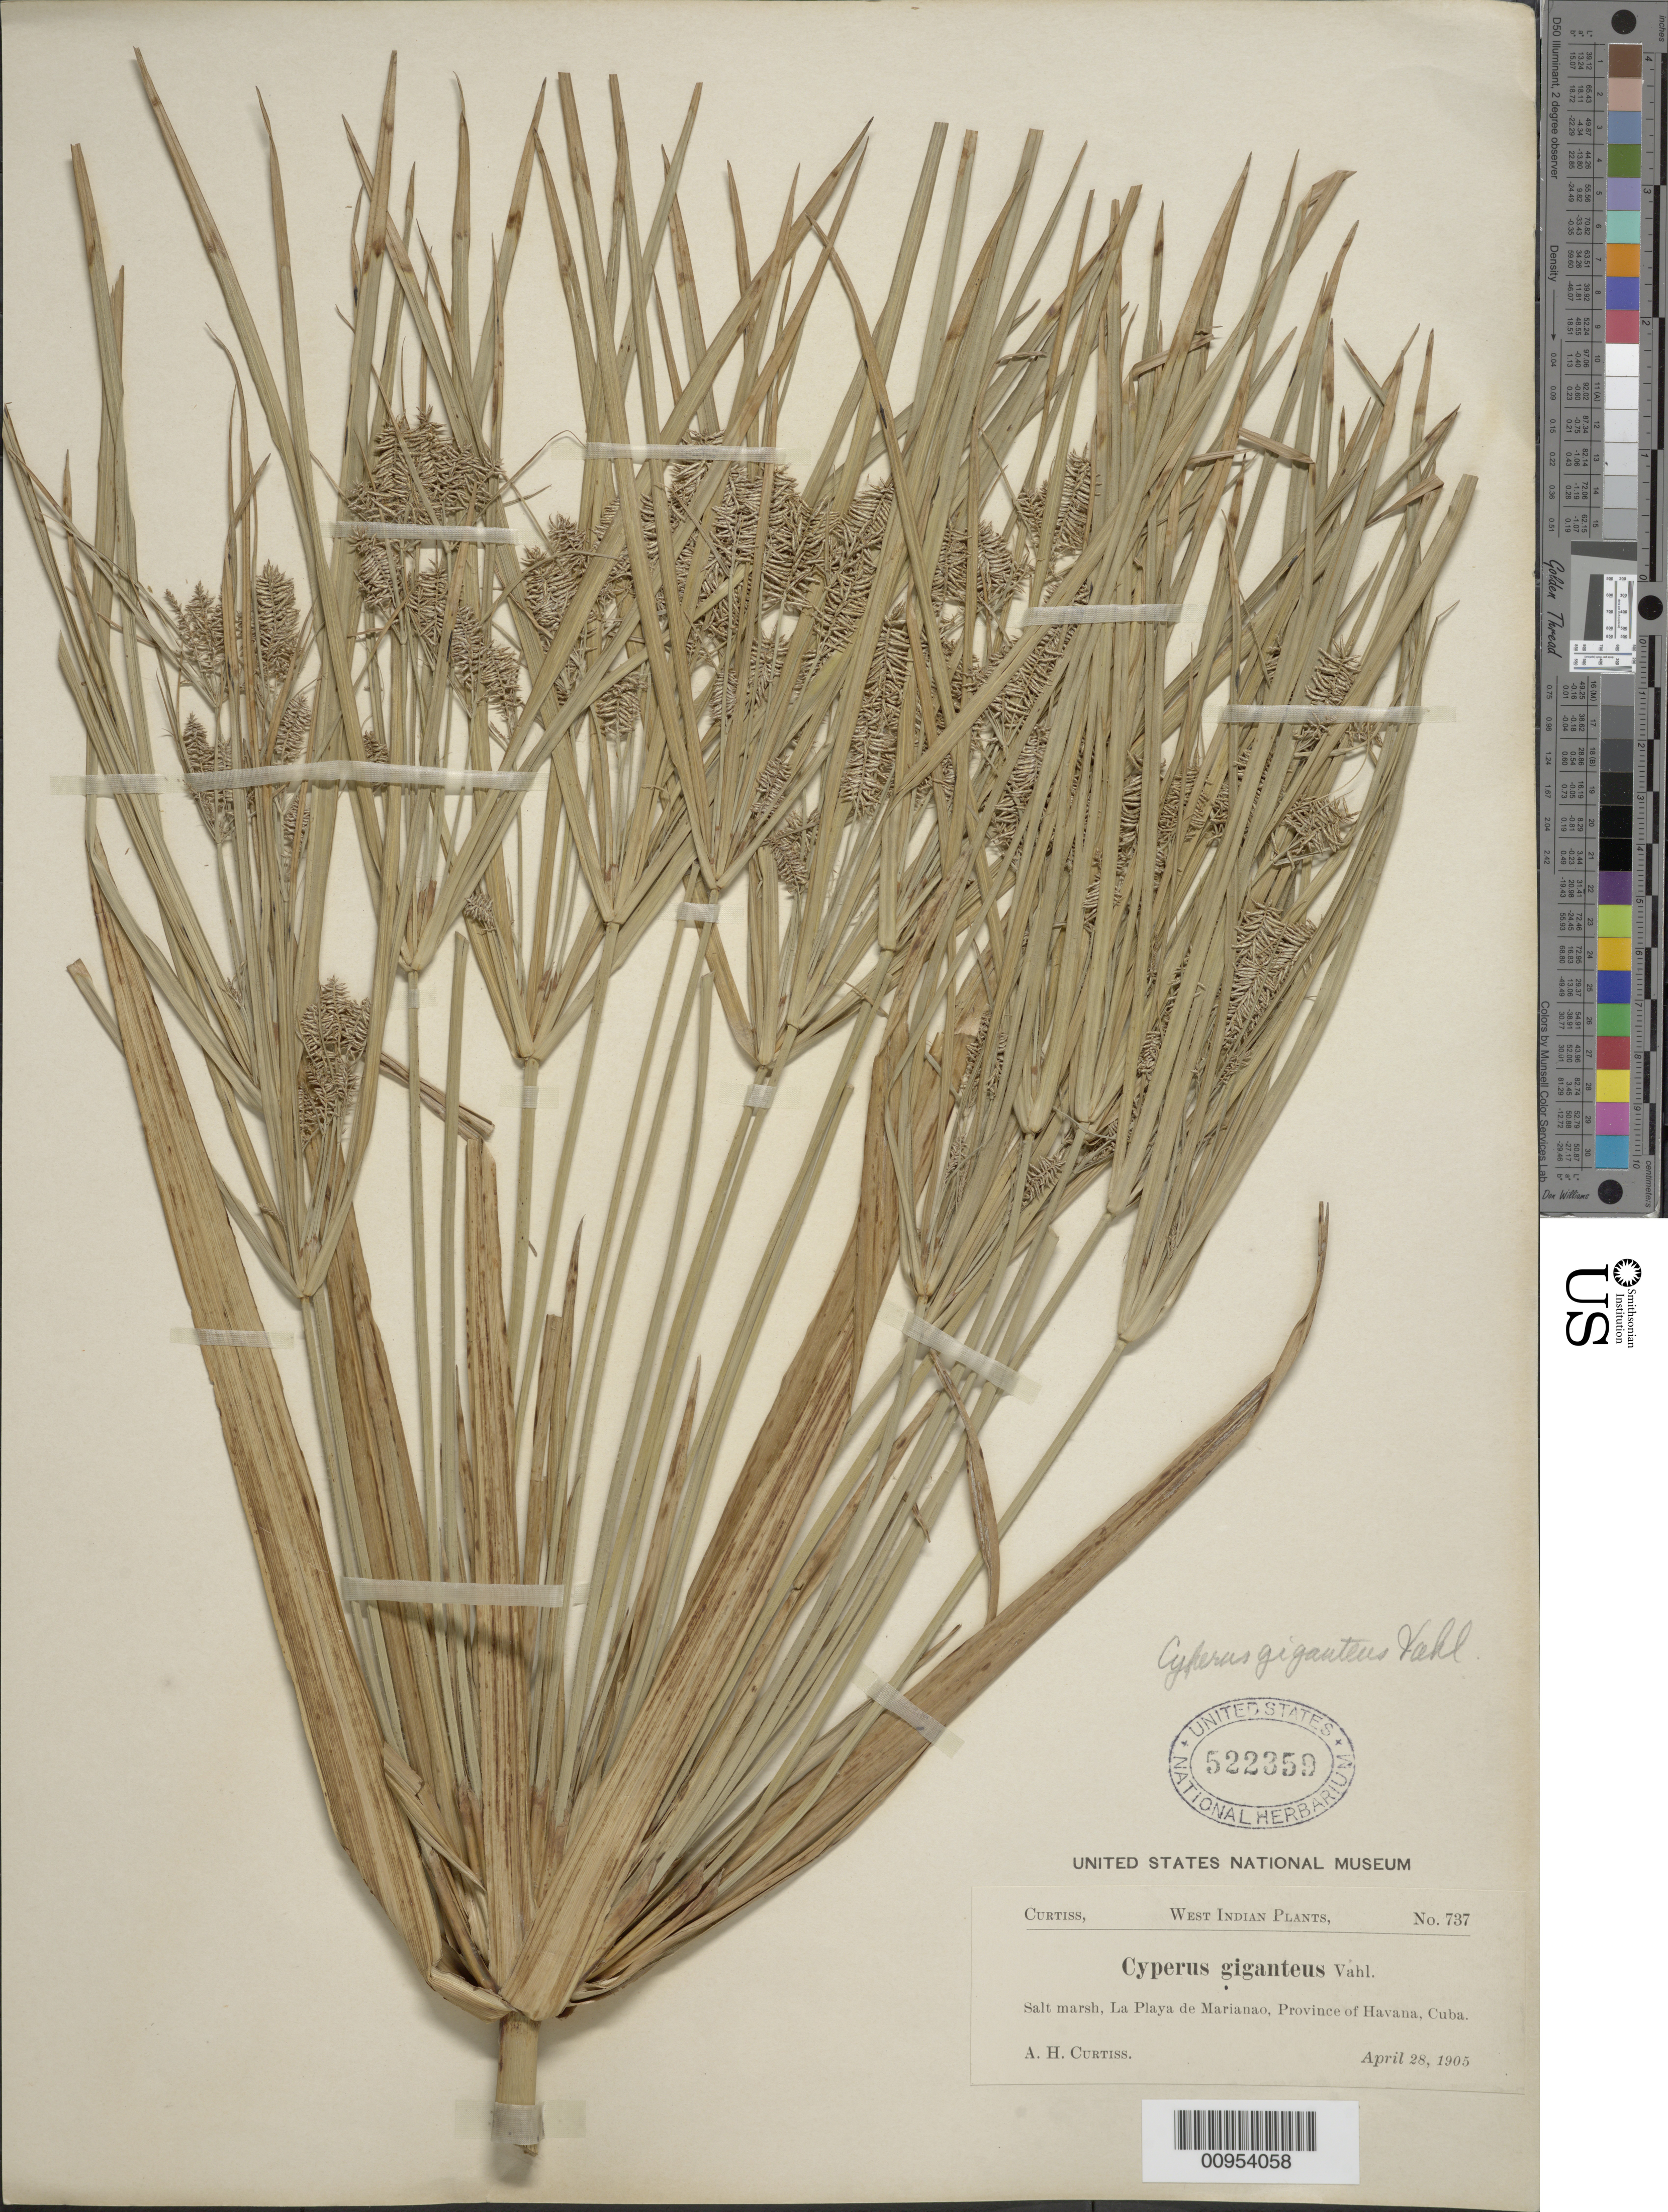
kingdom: Plantae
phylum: Tracheophyta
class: Liliopsida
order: Poales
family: Cyperaceae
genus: Cyperus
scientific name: Cyperus giganteus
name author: Vahl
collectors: A. H. Curtiss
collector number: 737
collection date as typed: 28 Apr 1905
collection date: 1905-04-28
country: Cuba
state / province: La Habana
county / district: Municipio Playa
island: Cuba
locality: La Playa de Marianao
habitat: Salt marsh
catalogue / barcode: US 522359